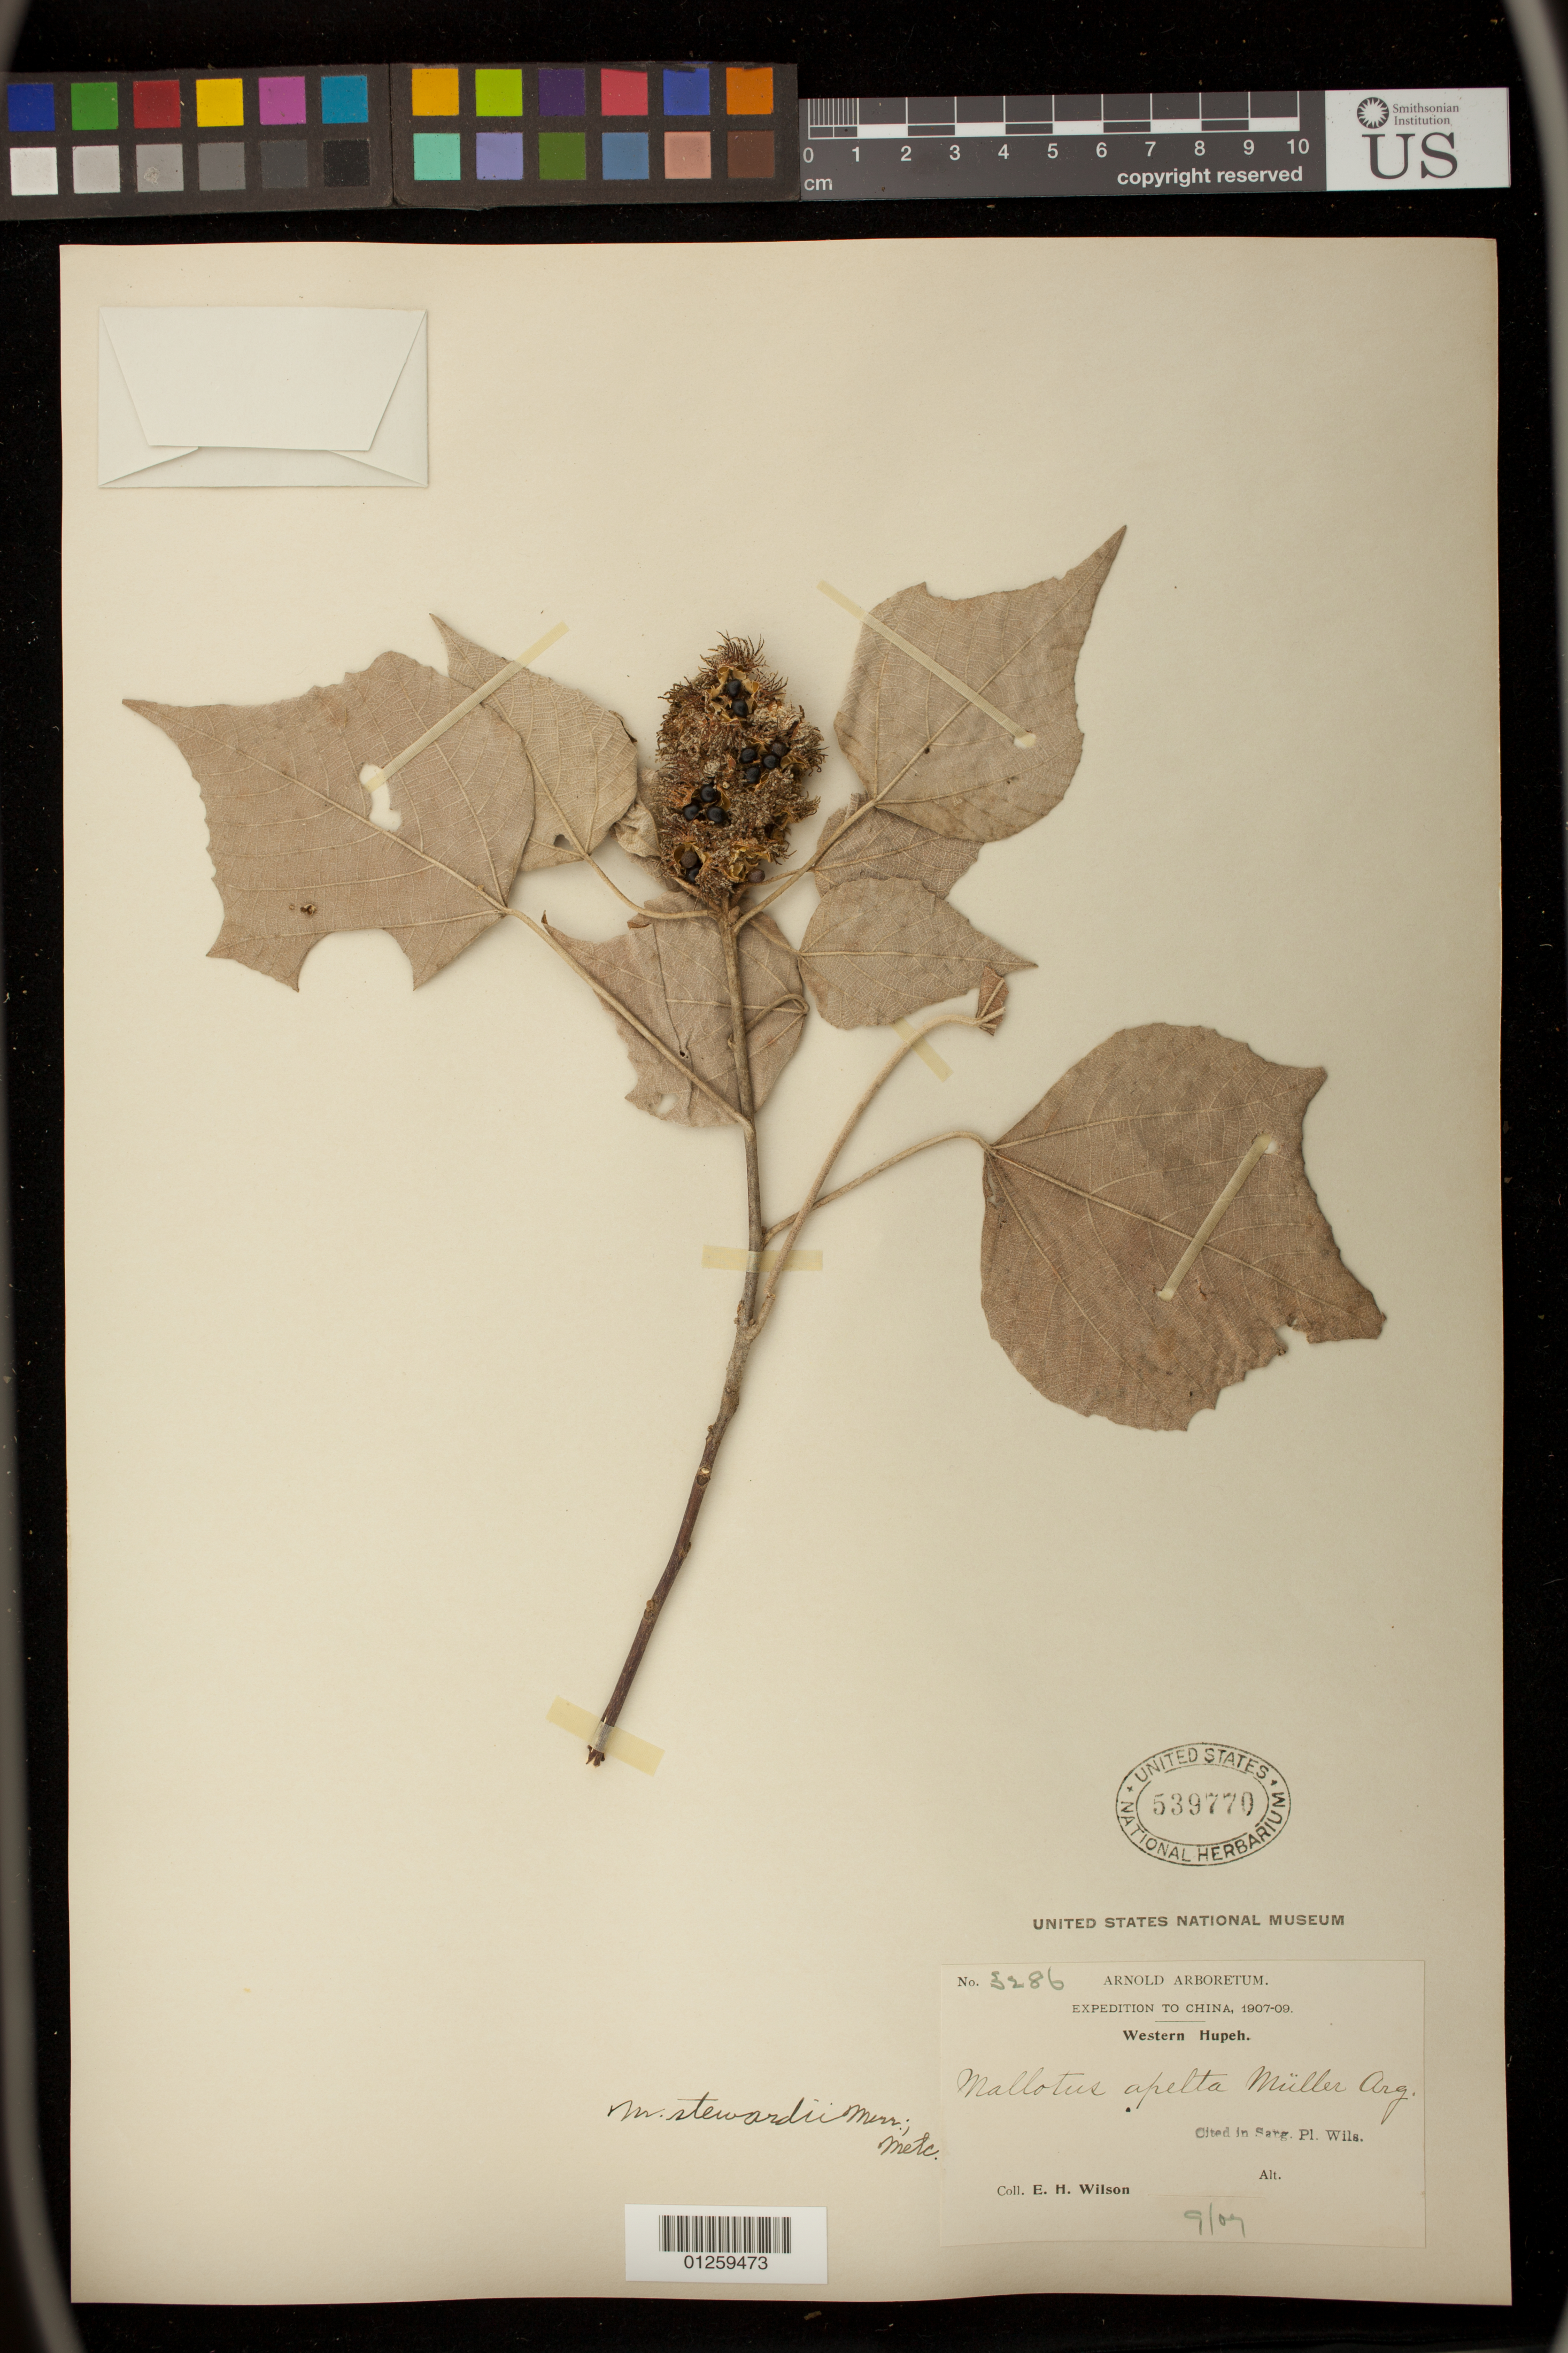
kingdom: Plantae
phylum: Tracheophyta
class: Magnoliopsida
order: Malpighiales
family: Euphorbiaceae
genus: Mallotus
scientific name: Mallotus stewardii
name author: Merr. ex F.P. Metcalf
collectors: E. H. Wilson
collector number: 5286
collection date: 1907-09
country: China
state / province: Hubei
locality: Western Hubei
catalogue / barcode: US 539770